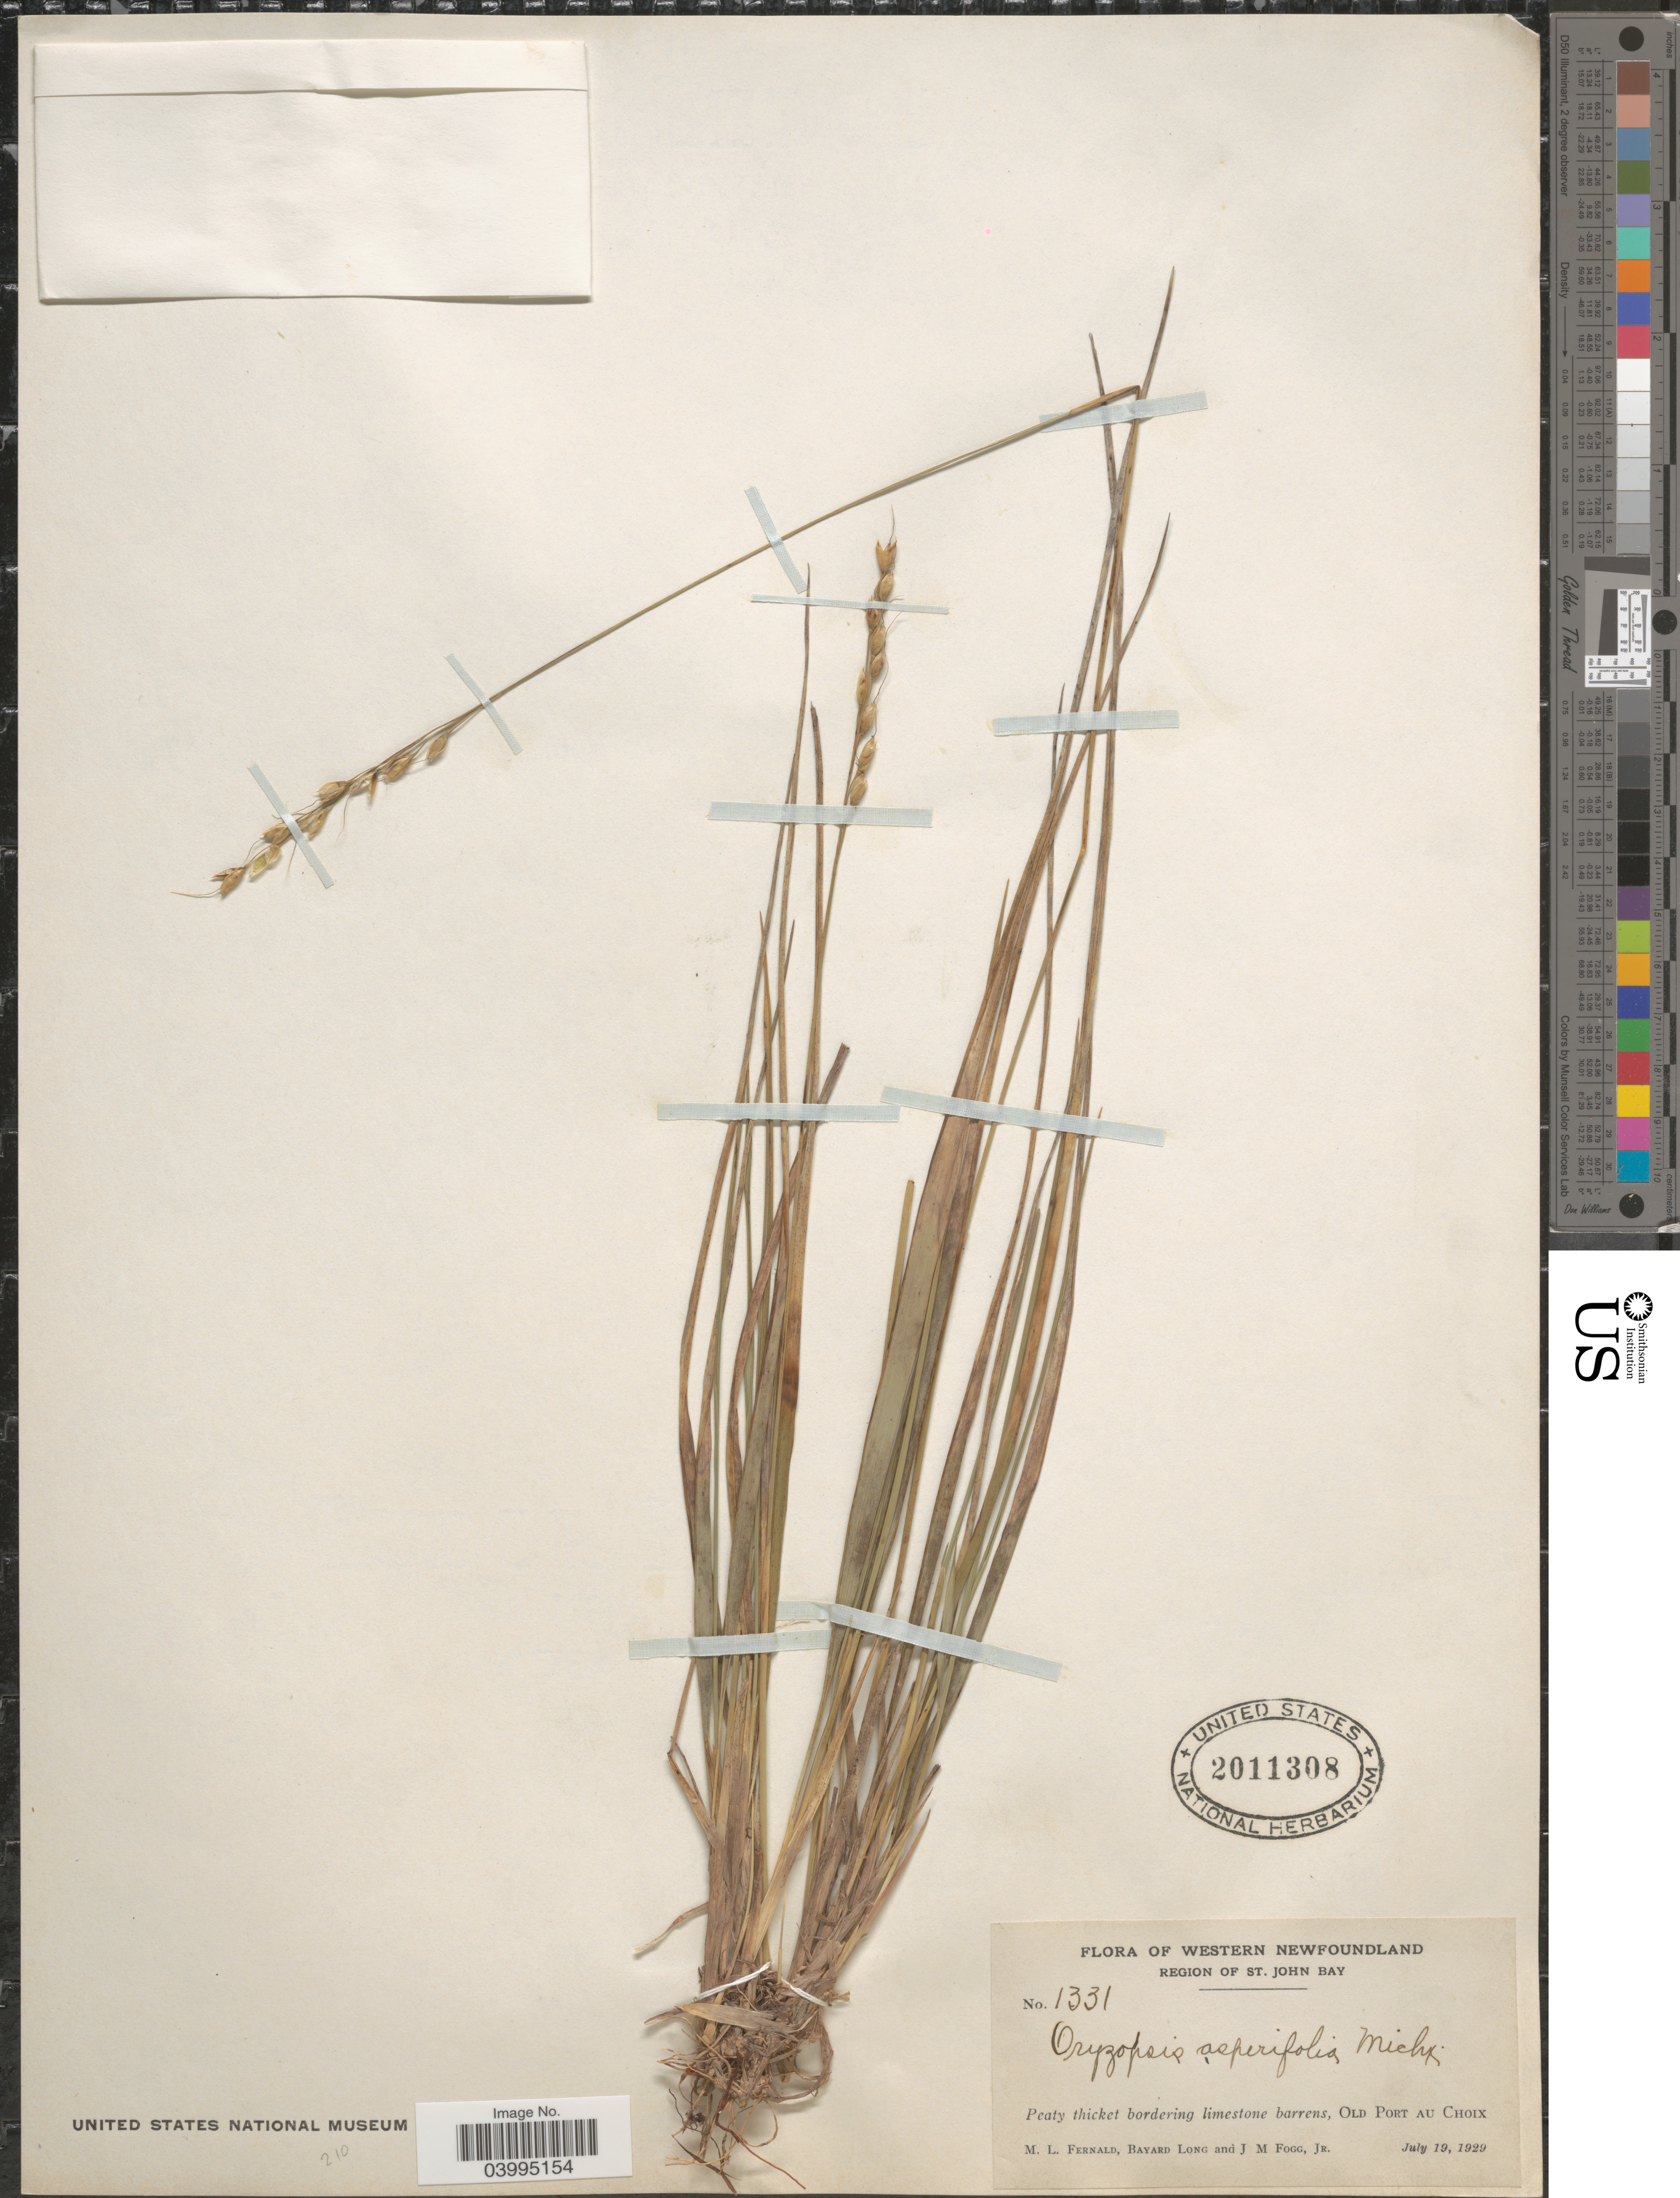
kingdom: Plantae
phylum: Tracheophyta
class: Liliopsida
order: Poales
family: Poaceae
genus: Oryzopsis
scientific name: Oryzopsis asperifolia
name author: Michx.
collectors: M. L. Fernald, B. Long & J. Fogg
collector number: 1331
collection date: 1929-07-19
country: Canada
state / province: Newfoundland and Labrador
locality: Western Newfoundland. Region of St. John Bay. Peaty thicket bordering limestone barrens, Old Port Au Choix.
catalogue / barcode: US 2011308